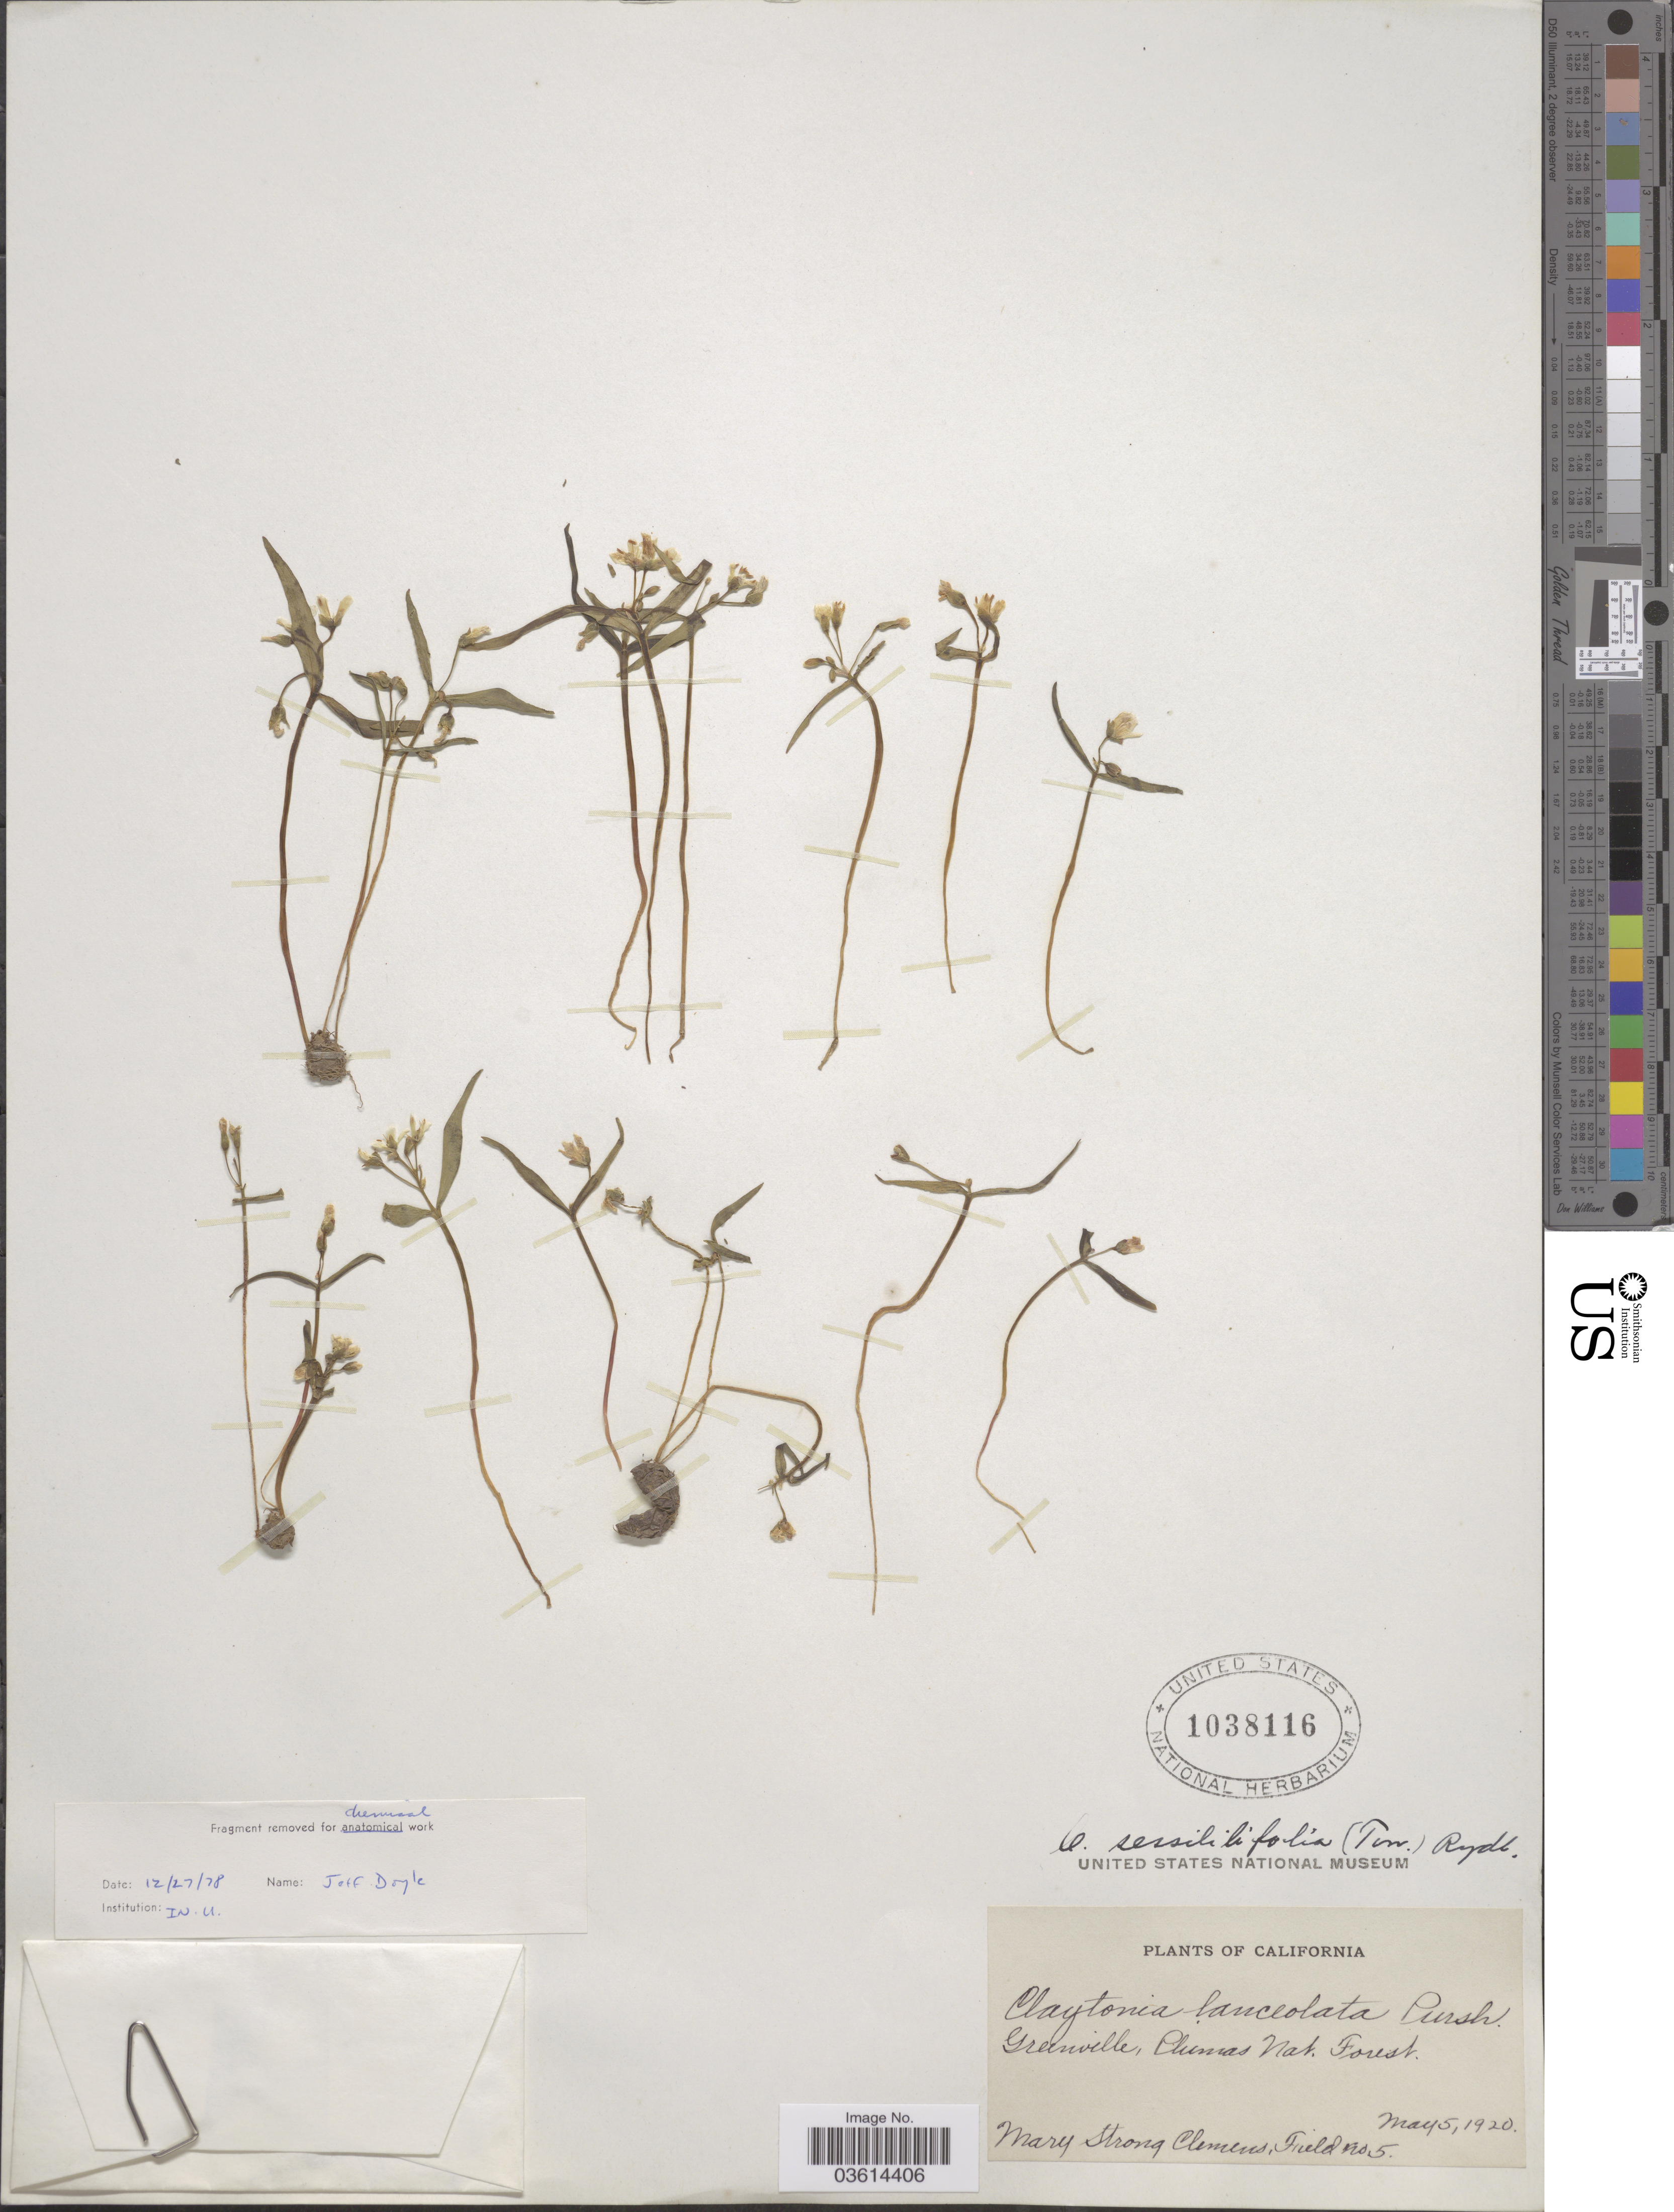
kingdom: Plantae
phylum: Tracheophyta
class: Magnoliopsida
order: Caryophyllales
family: Montiaceae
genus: Claytonia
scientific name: Claytonia lanceolata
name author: Pursh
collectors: M. S. Clemens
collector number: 5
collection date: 1920-05-05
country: United States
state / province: California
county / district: Plumas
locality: Greenville, PLumas Nat. Forest.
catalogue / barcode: US 1038116